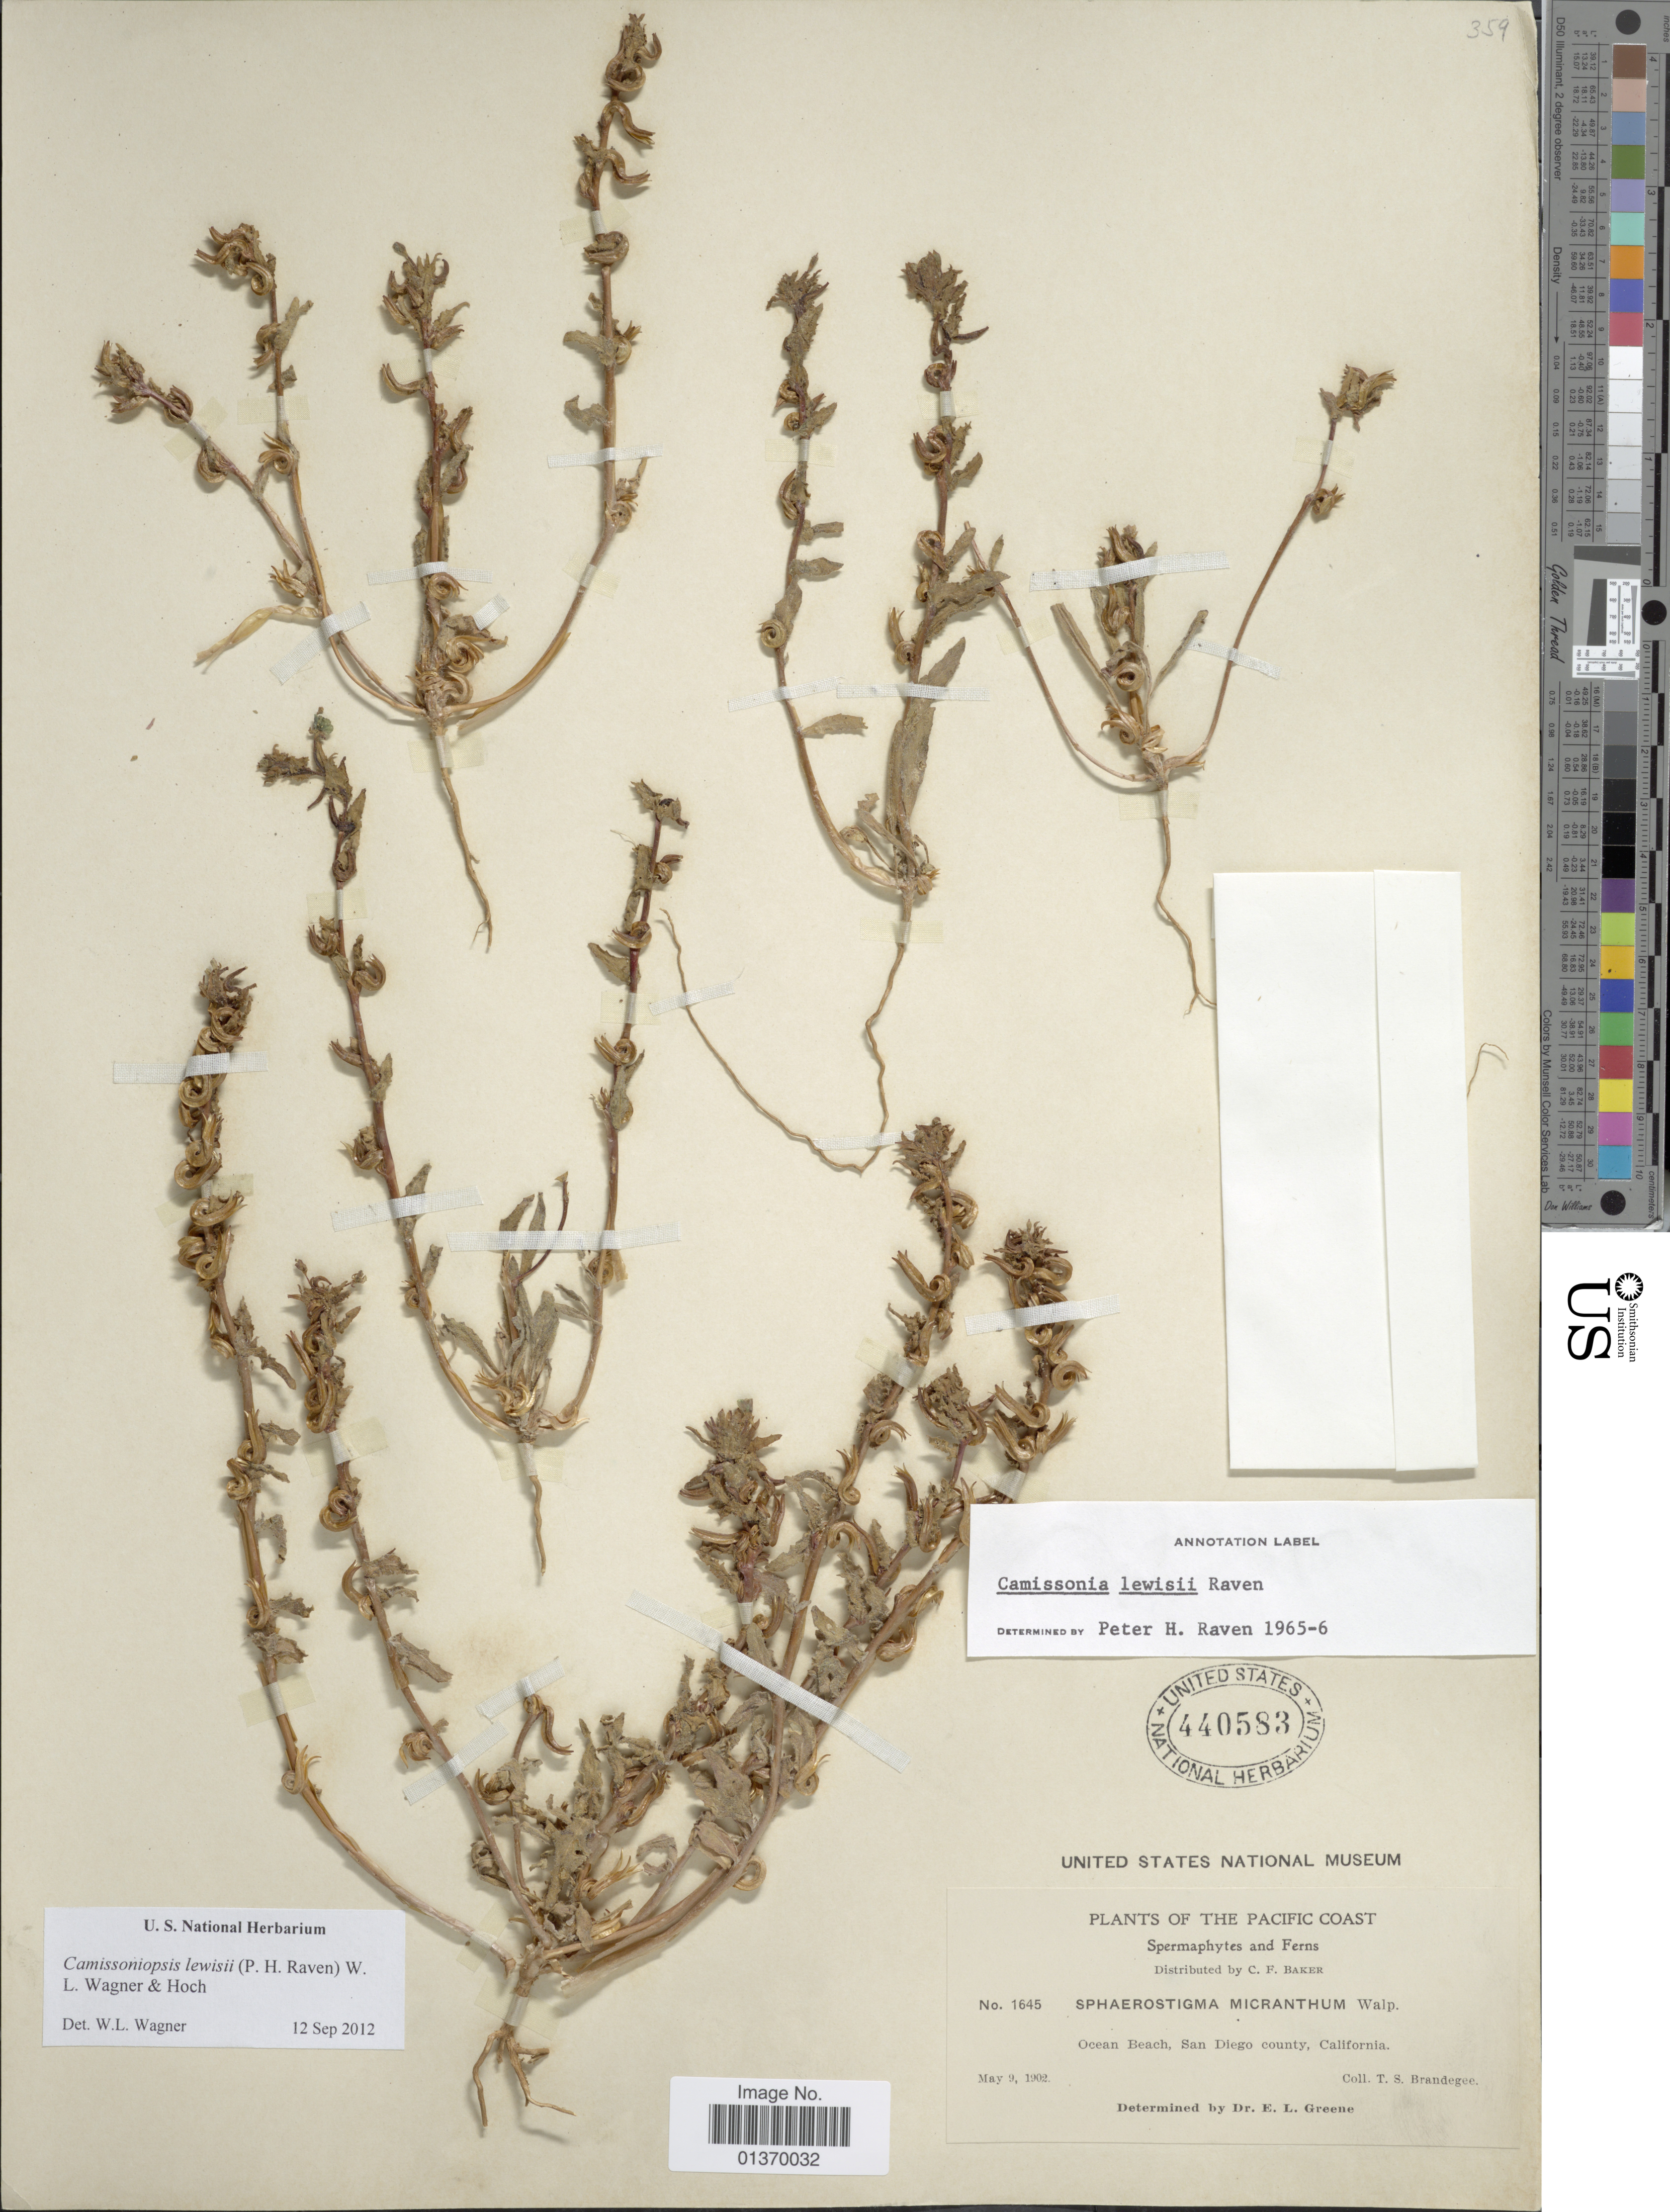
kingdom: Plantae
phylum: Tracheophyta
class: Magnoliopsida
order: Myrtales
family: Onagraceae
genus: Camissoniopsis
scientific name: Camissoniopsis lewisii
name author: (P.H. Raven) W.L. Wagner & Hoch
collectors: T. S. Brandegee (herbarium)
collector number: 1645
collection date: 1902-05-09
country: United States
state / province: California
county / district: San Diego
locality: The Pacific Coast, Ocean Beach, San Diego county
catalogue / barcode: US 440583